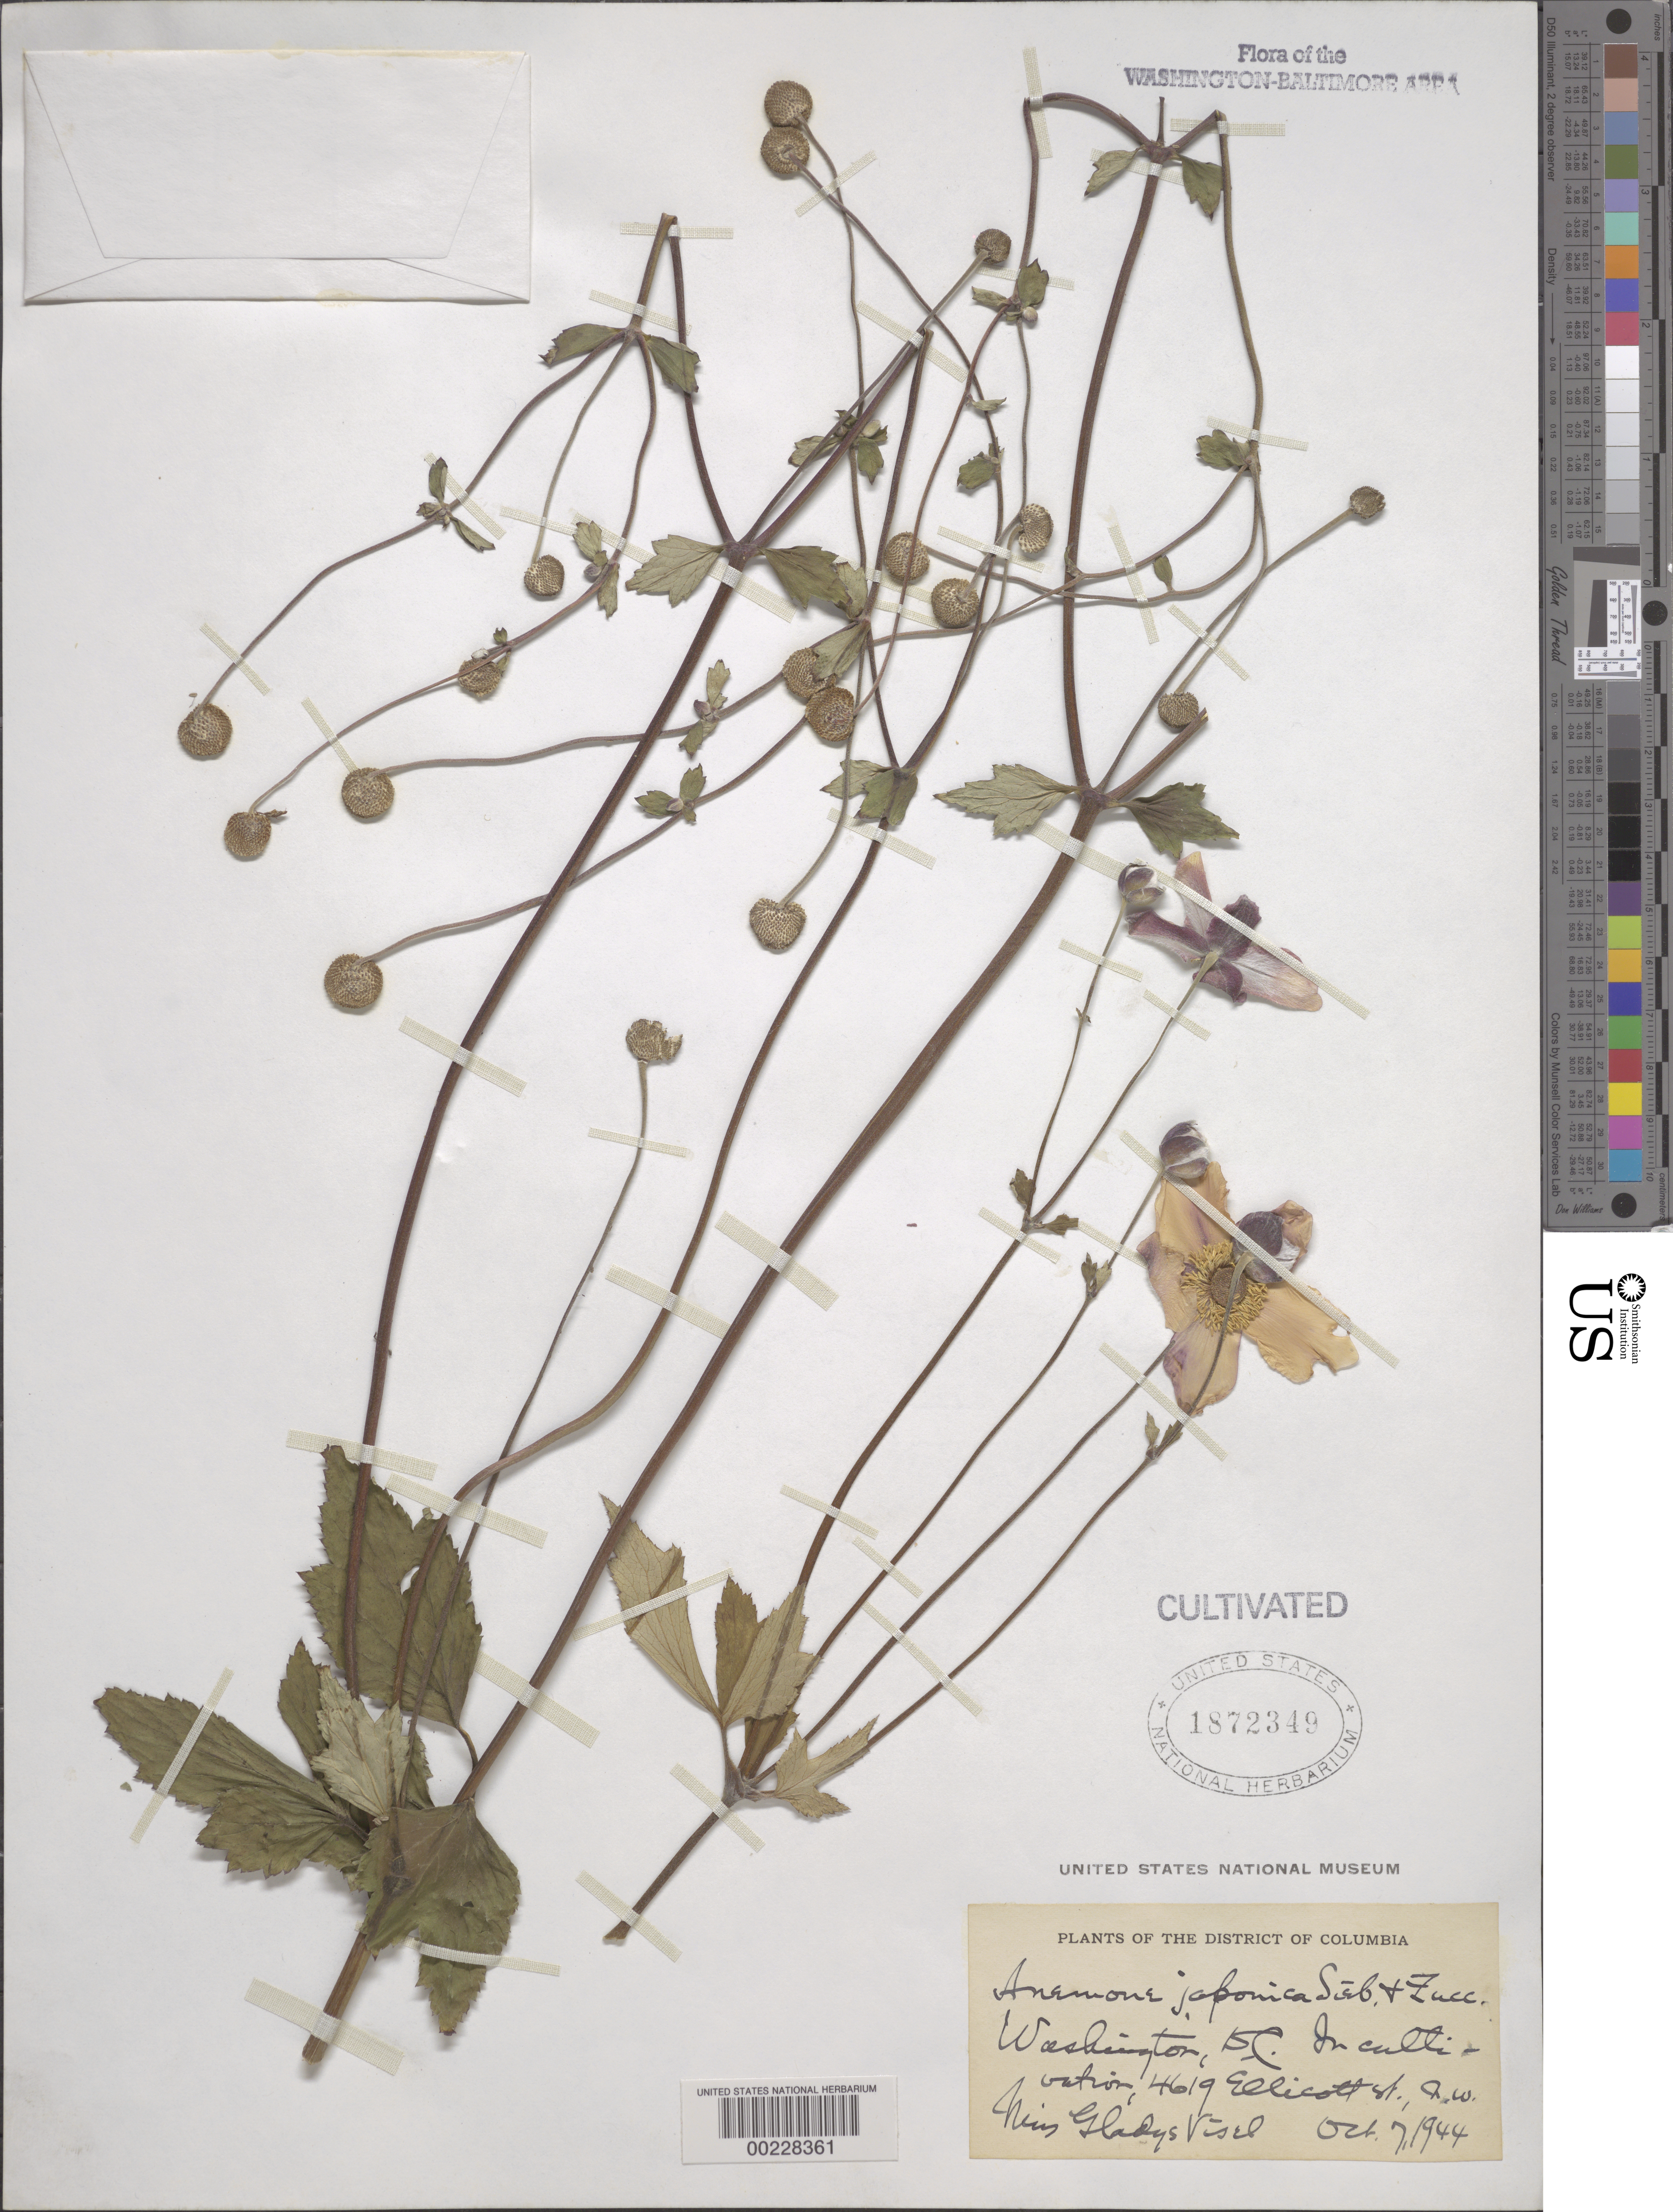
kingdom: Plantae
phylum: Tracheophyta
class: Magnoliopsida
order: Ranunculales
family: Ranunculaceae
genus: Anemone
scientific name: Anemone japonica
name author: Houtt.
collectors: G. Visel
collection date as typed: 07 Oct 1944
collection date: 1944-10-07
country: United States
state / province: District of Columbia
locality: Washington, 4619 Ellicott St NW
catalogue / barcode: US 1872349